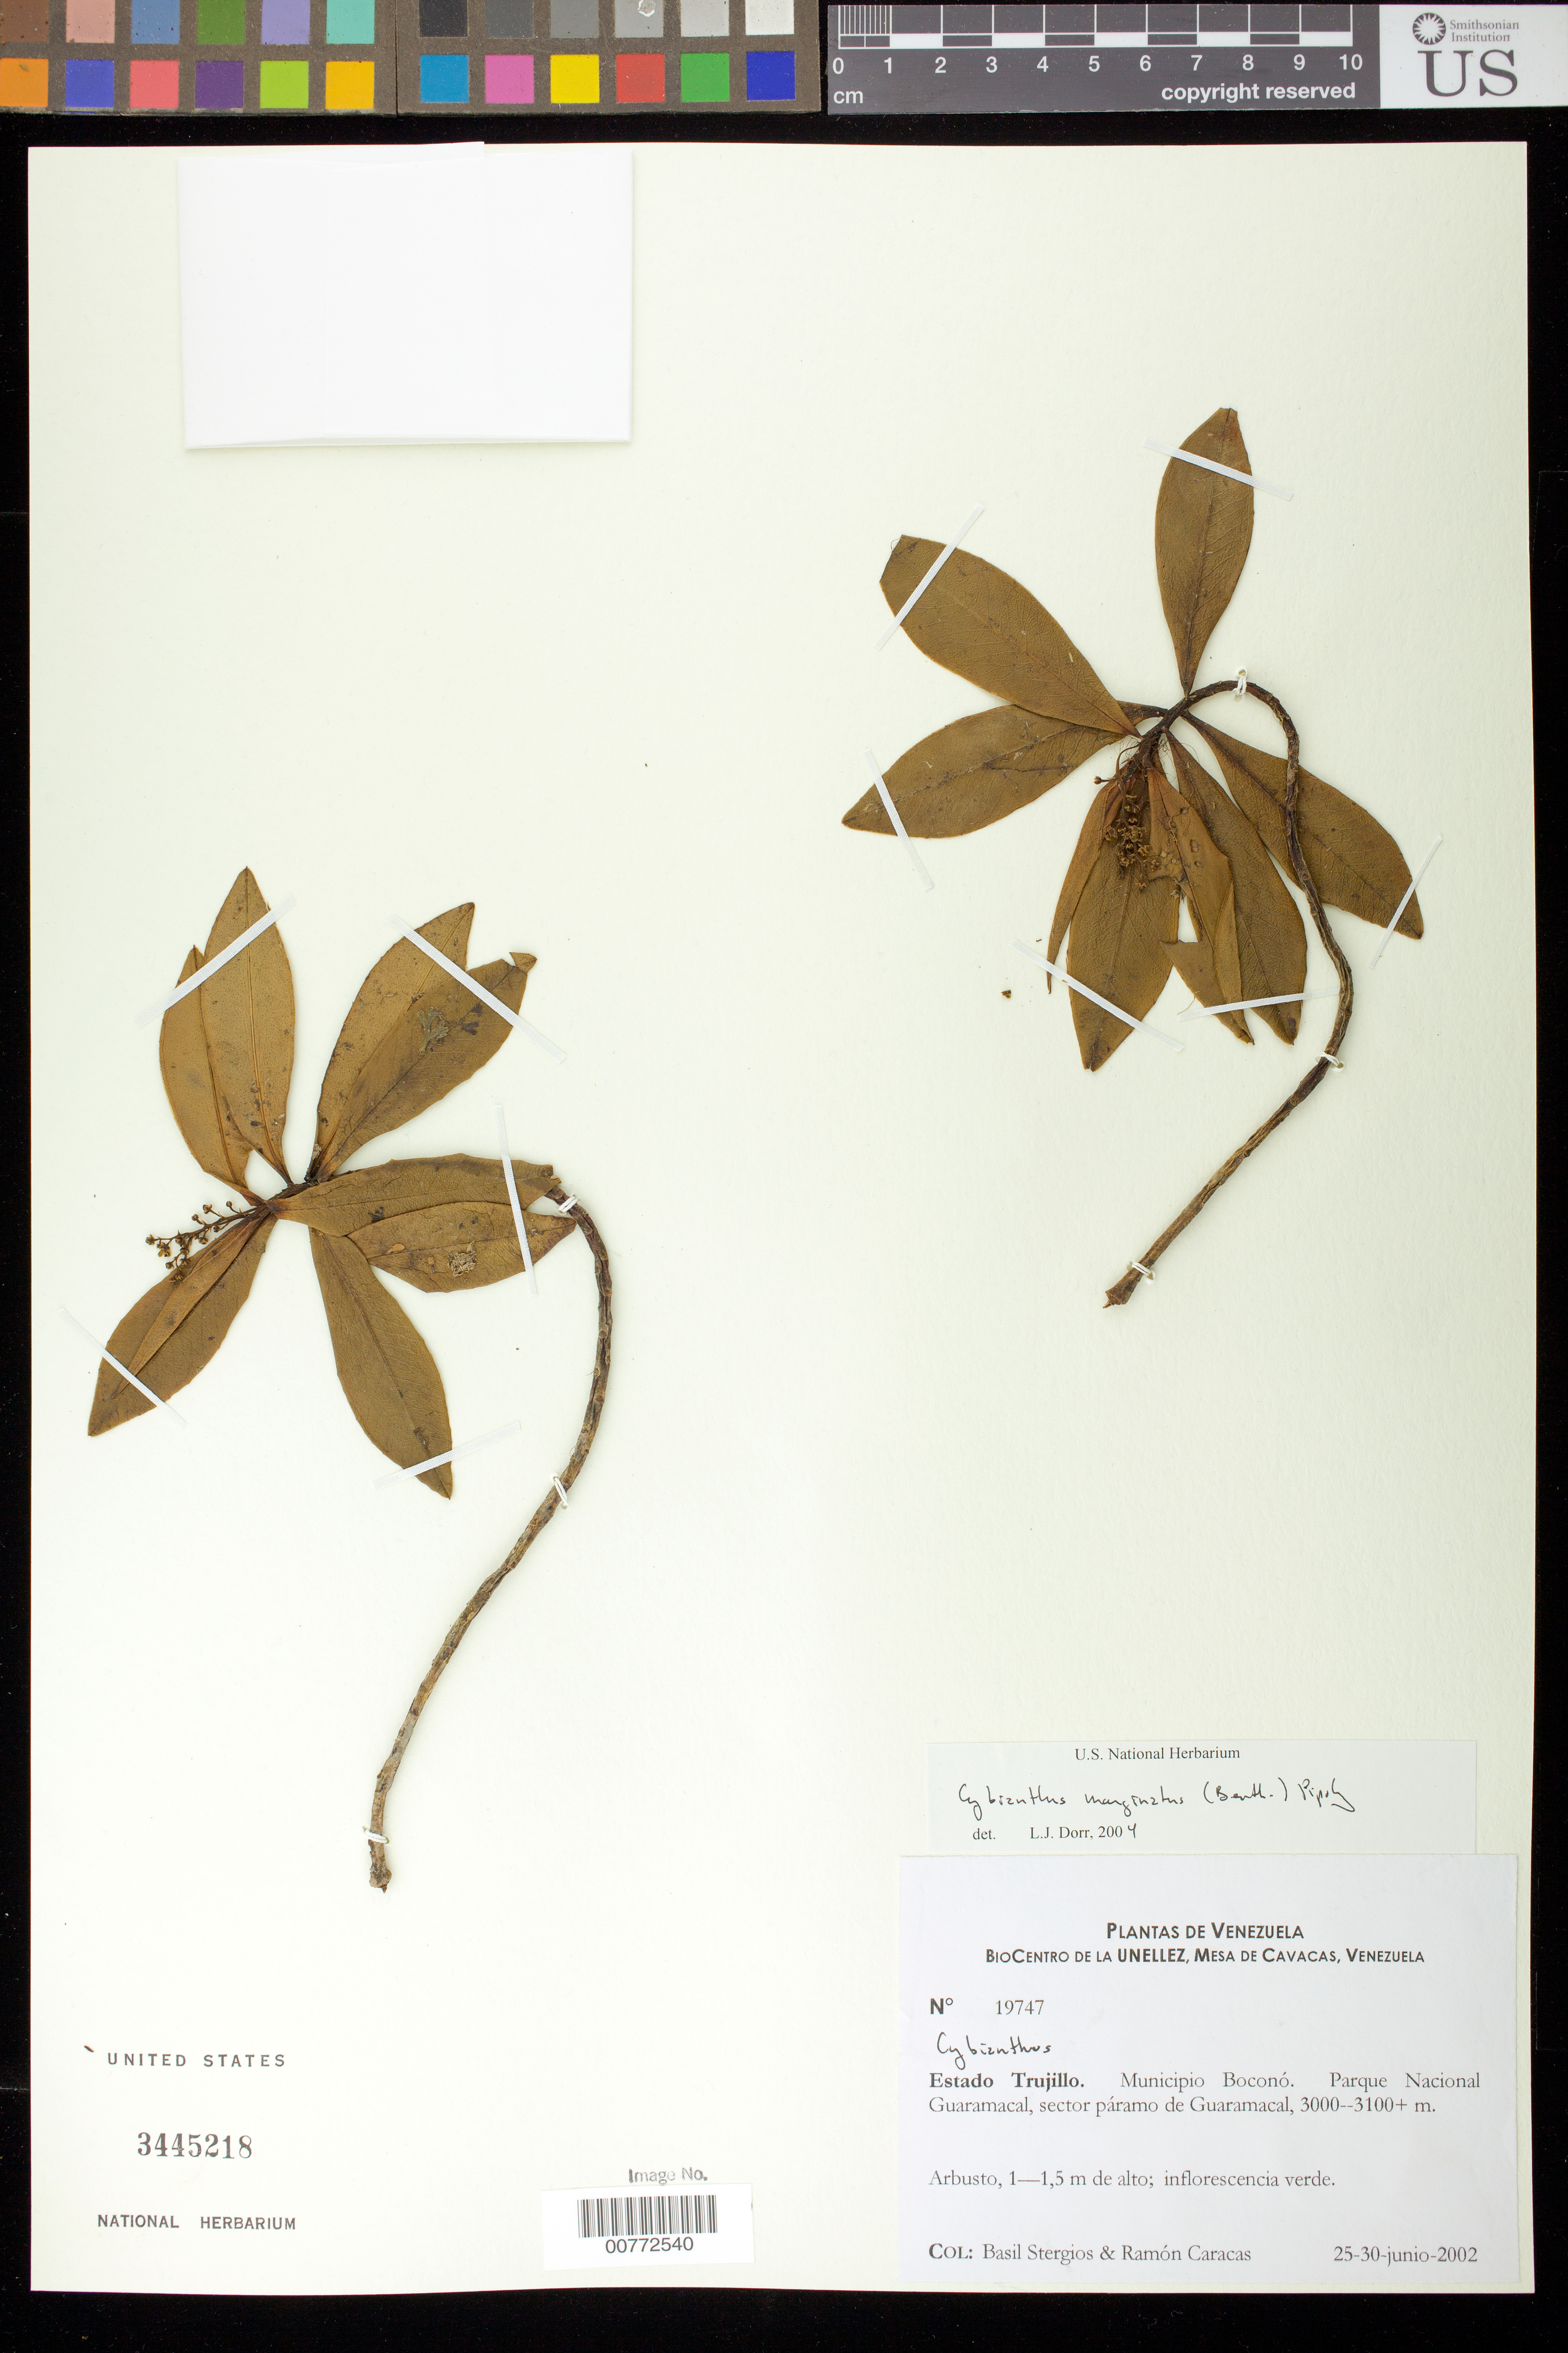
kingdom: Plantae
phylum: Tracheophyta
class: Magnoliopsida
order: Ericales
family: Primulaceae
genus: Cybianthus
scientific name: Cybianthus marginatus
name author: (Benth.) Pipoly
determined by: Dorr, L. J., (BOT), Smithsonian Institution - National Museum of Natural History (UNITED STATES)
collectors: B. G. Stergios & R. Caracas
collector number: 19747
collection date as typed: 25 Jun 2002 to 30 Jun 2002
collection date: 2002-06-25/2002-06-30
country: Venezuela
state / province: Trujillo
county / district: Boconó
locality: Parque Nacional Guaramacal, páramo de Guaramacal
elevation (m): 3000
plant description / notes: PORT, US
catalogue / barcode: US 3445218